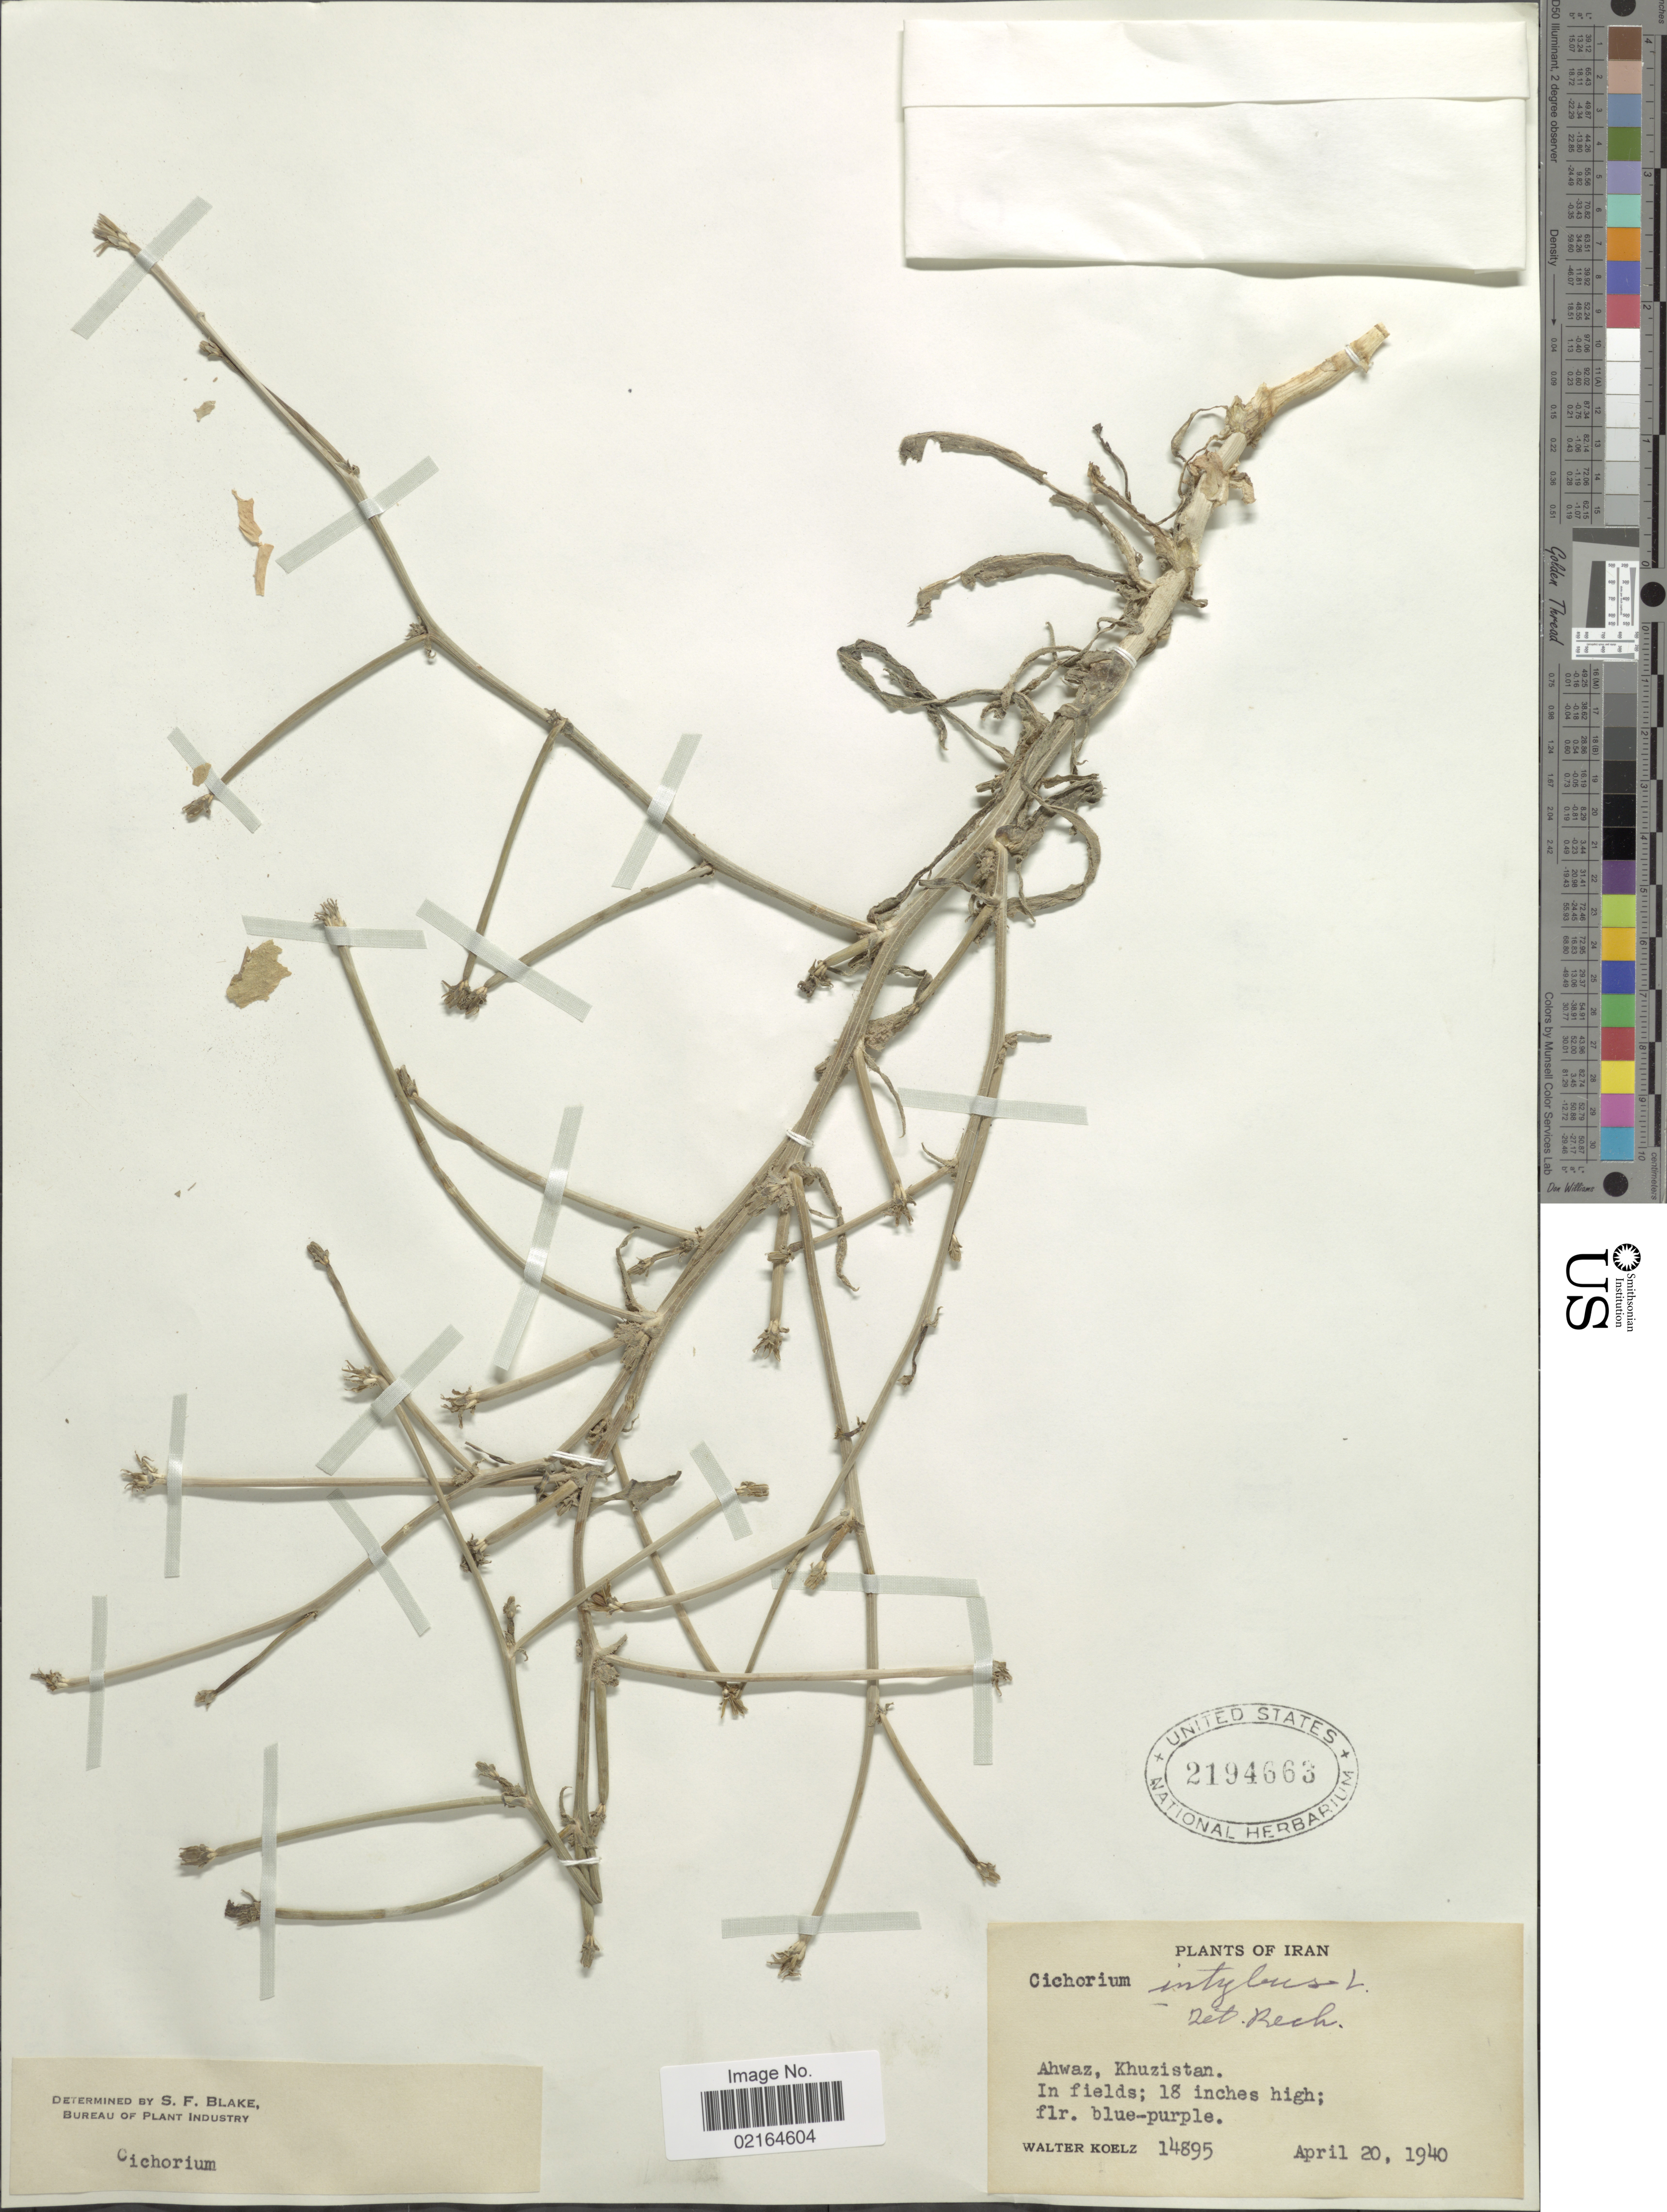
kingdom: Plantae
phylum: Tracheophyta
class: Magnoliopsida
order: Asterales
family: Asteraceae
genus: Cichorium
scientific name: Cichorium intybus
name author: L.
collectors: W. N. Koelz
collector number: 14895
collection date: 1940-04-20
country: Iran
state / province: Khuzestan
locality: Ahwaz, Khuzistan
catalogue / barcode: US 2194663